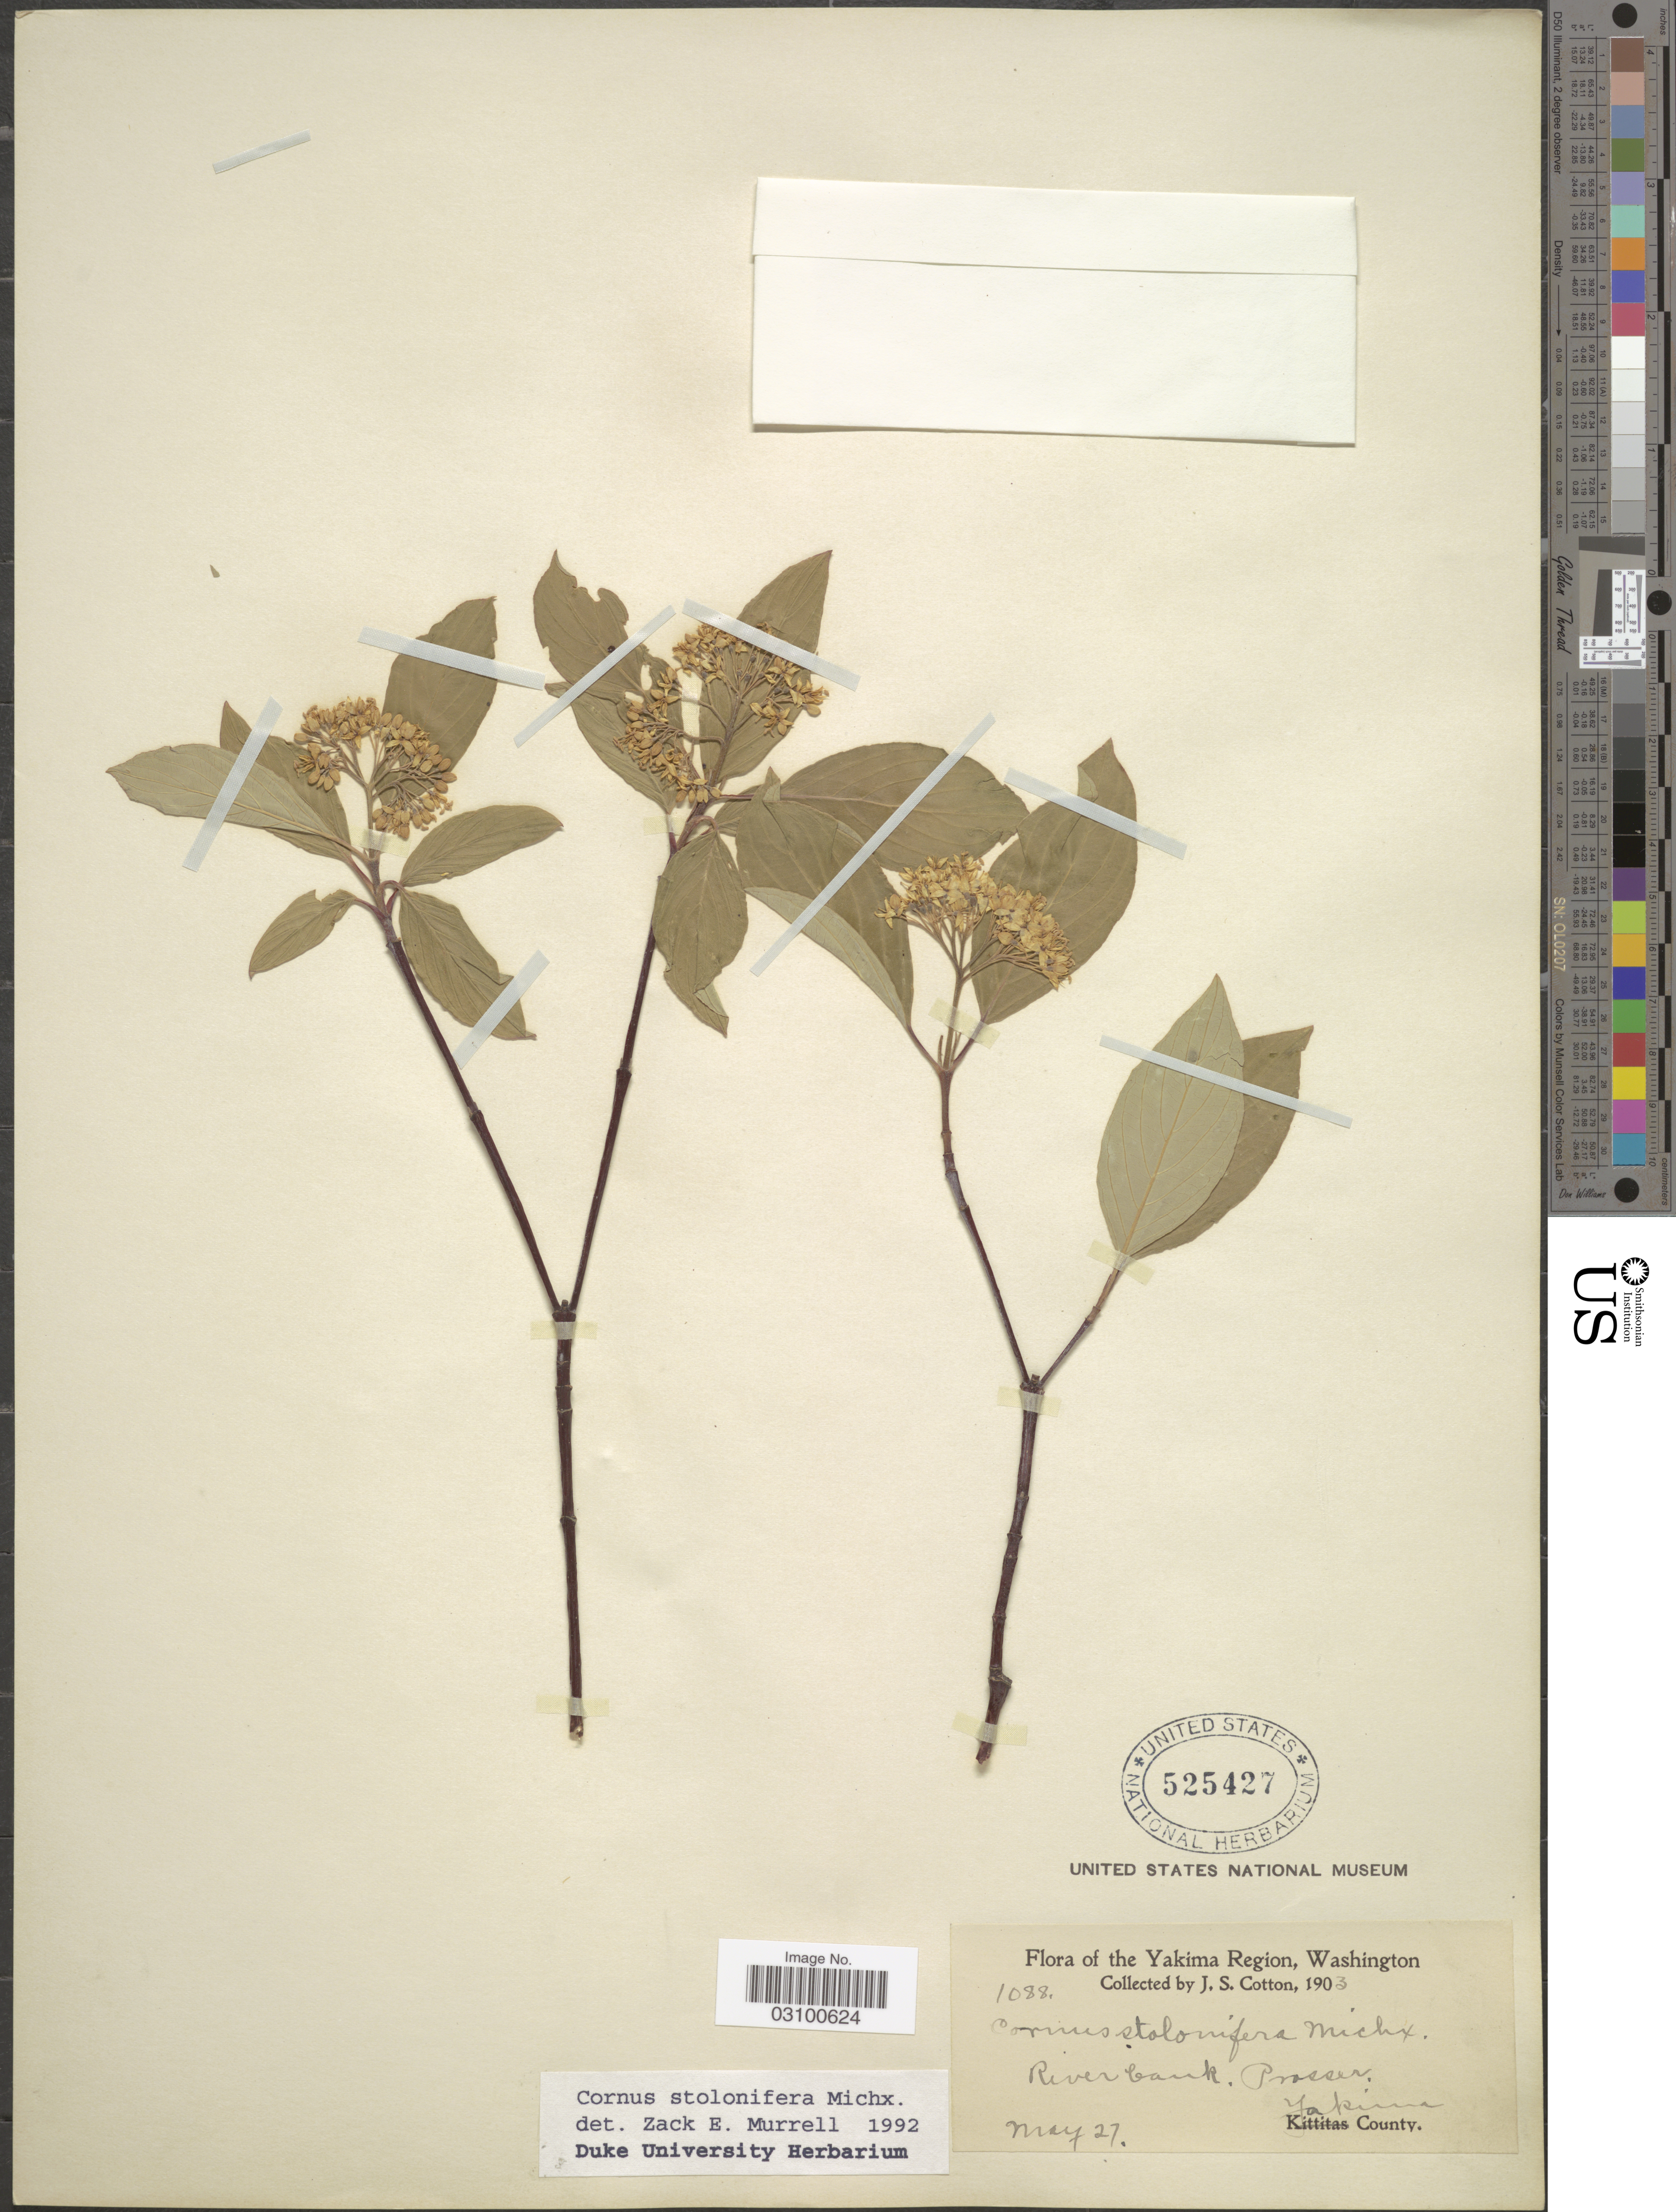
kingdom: Plantae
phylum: Tracheophyta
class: Magnoliopsida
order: Cornales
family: Cornaceae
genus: Cornus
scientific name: Cornus sericea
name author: L.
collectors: J. S. Cotton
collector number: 1088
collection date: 1903-05-27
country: United States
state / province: Washington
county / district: Yakima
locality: Yakima Region. River bank. Prosser. Yakima County.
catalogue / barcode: US 525427